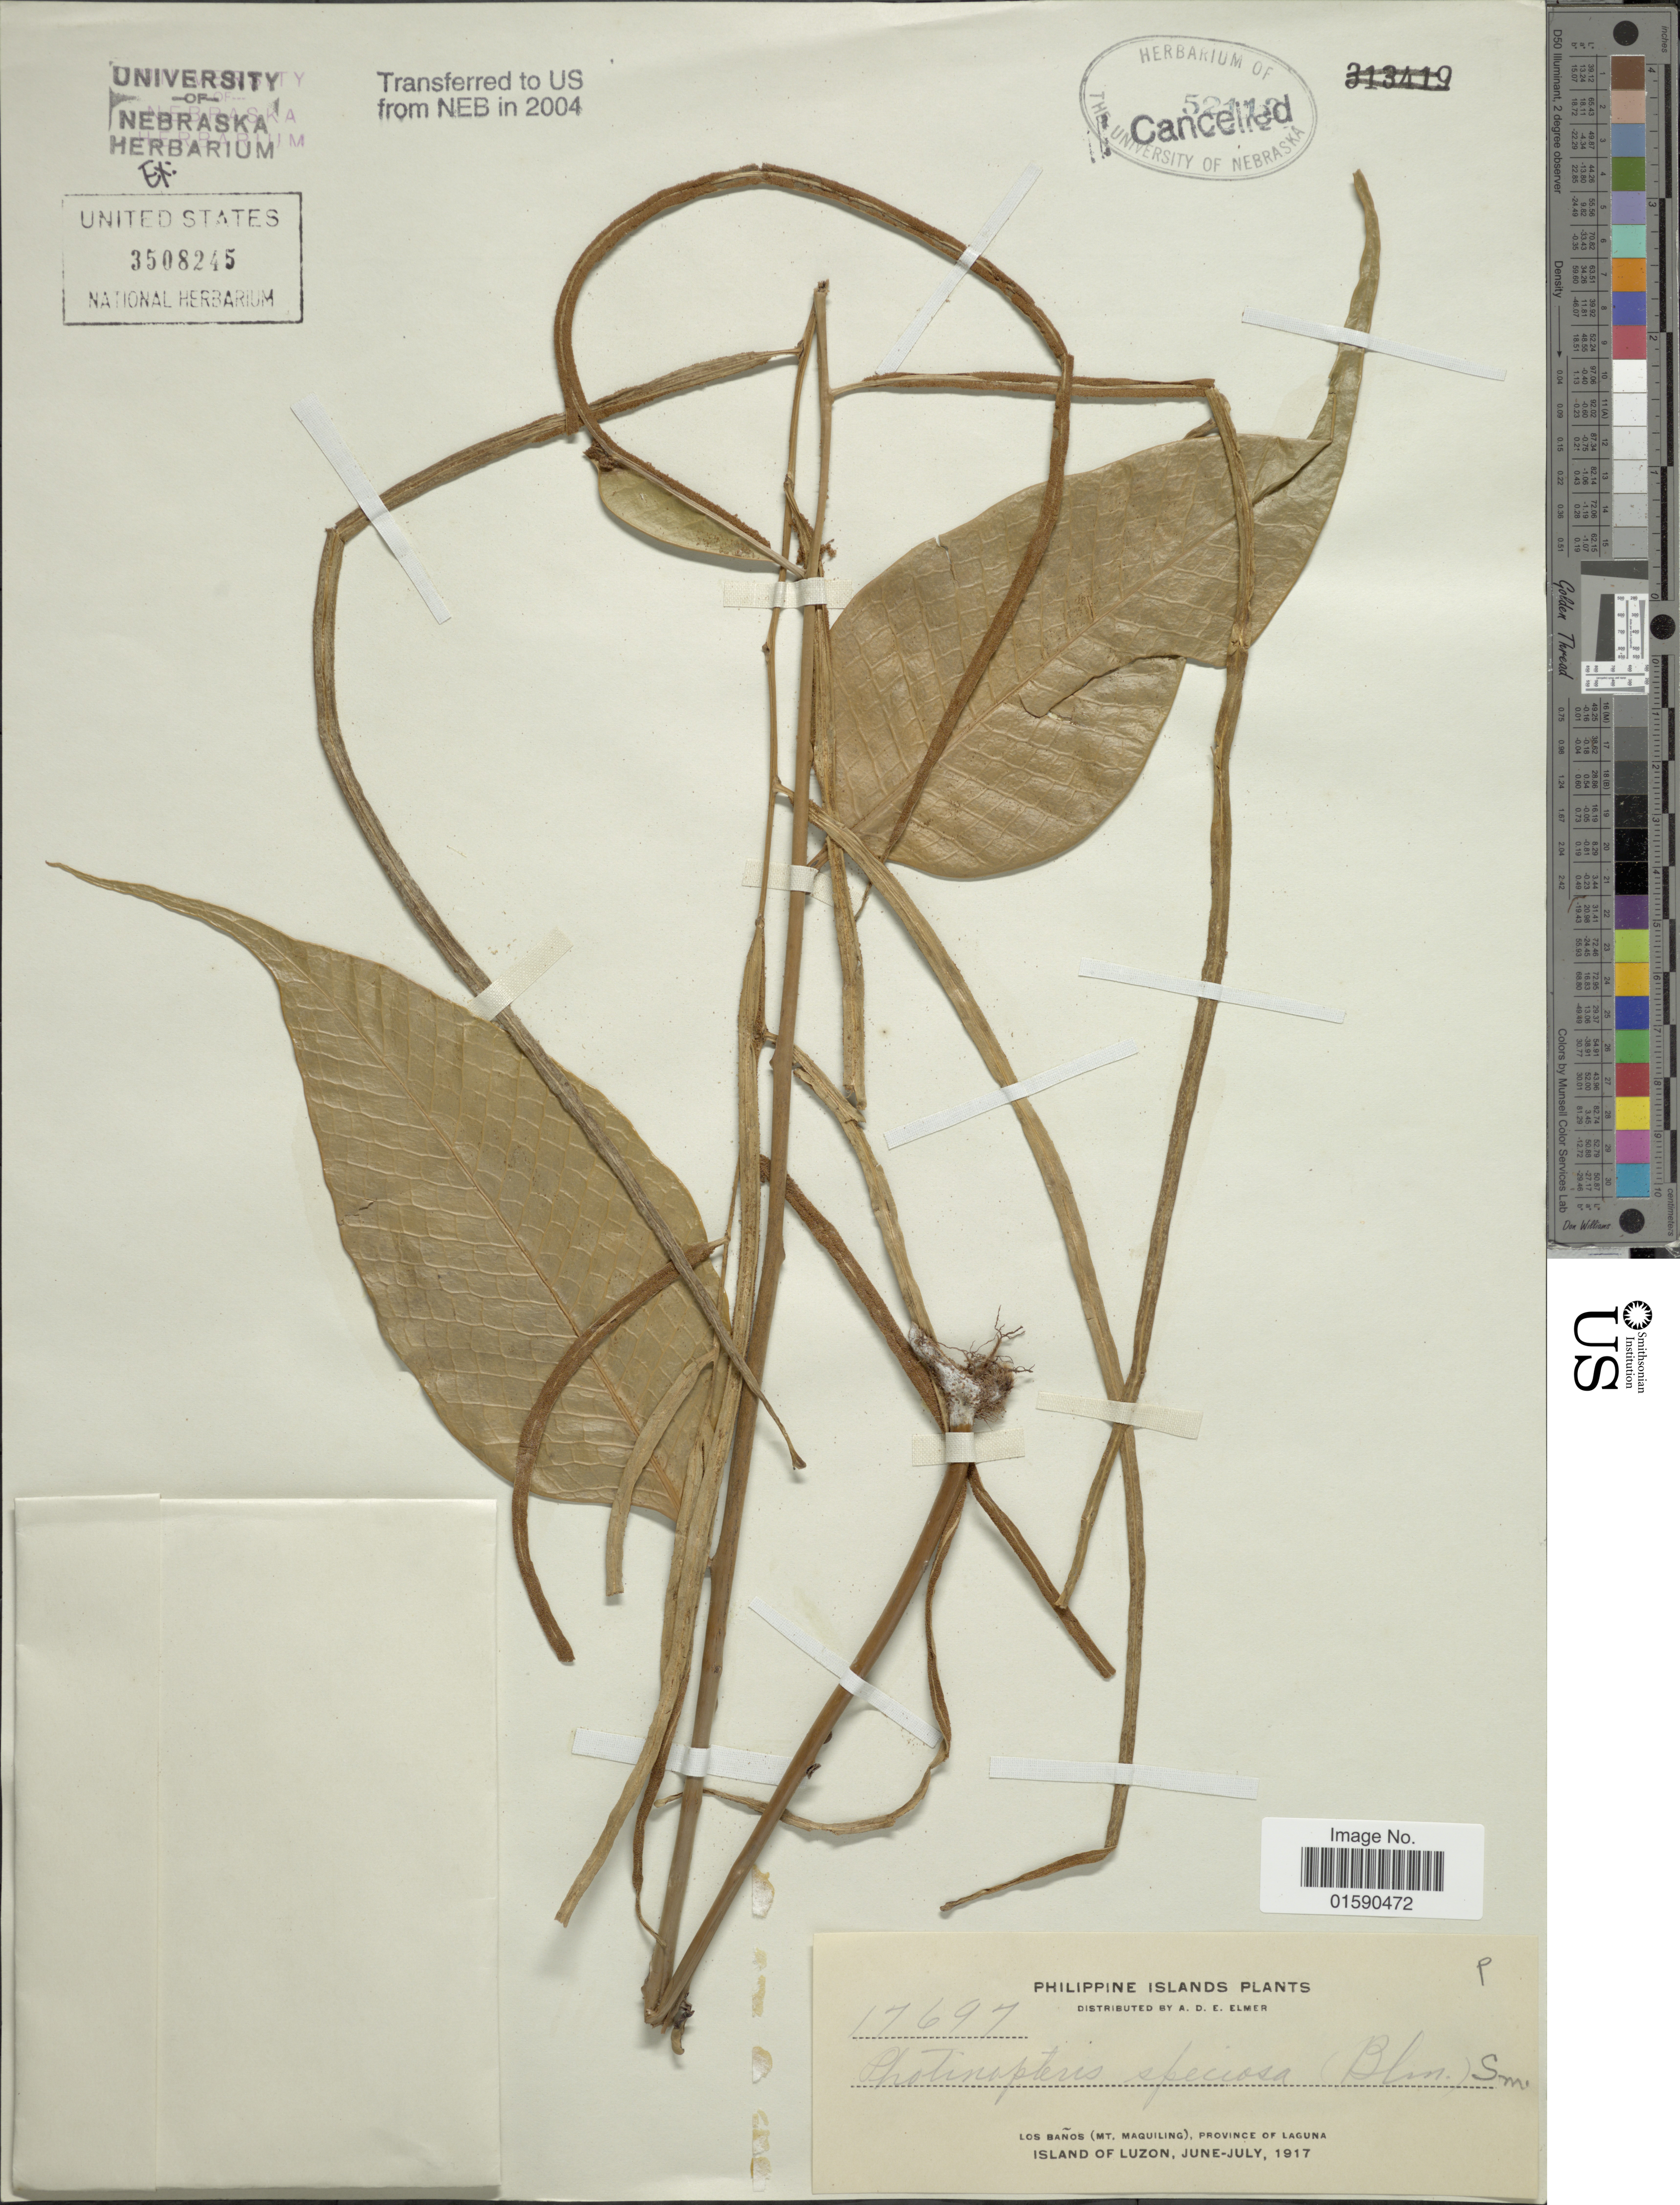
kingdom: Plantae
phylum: Tracheophyta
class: Polypodiopsida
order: Polypodiales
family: Polypodiaceae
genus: Aglaomorpha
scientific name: Aglaomorpha speciosa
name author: (Blume) M.C. Roos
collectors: A. D. E. Elmer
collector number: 17697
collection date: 1917-06/1917-07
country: Philippines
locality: Los Banos (Mt. Maquiling), Province of Laguna. Island of Luzon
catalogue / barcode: US 3508245